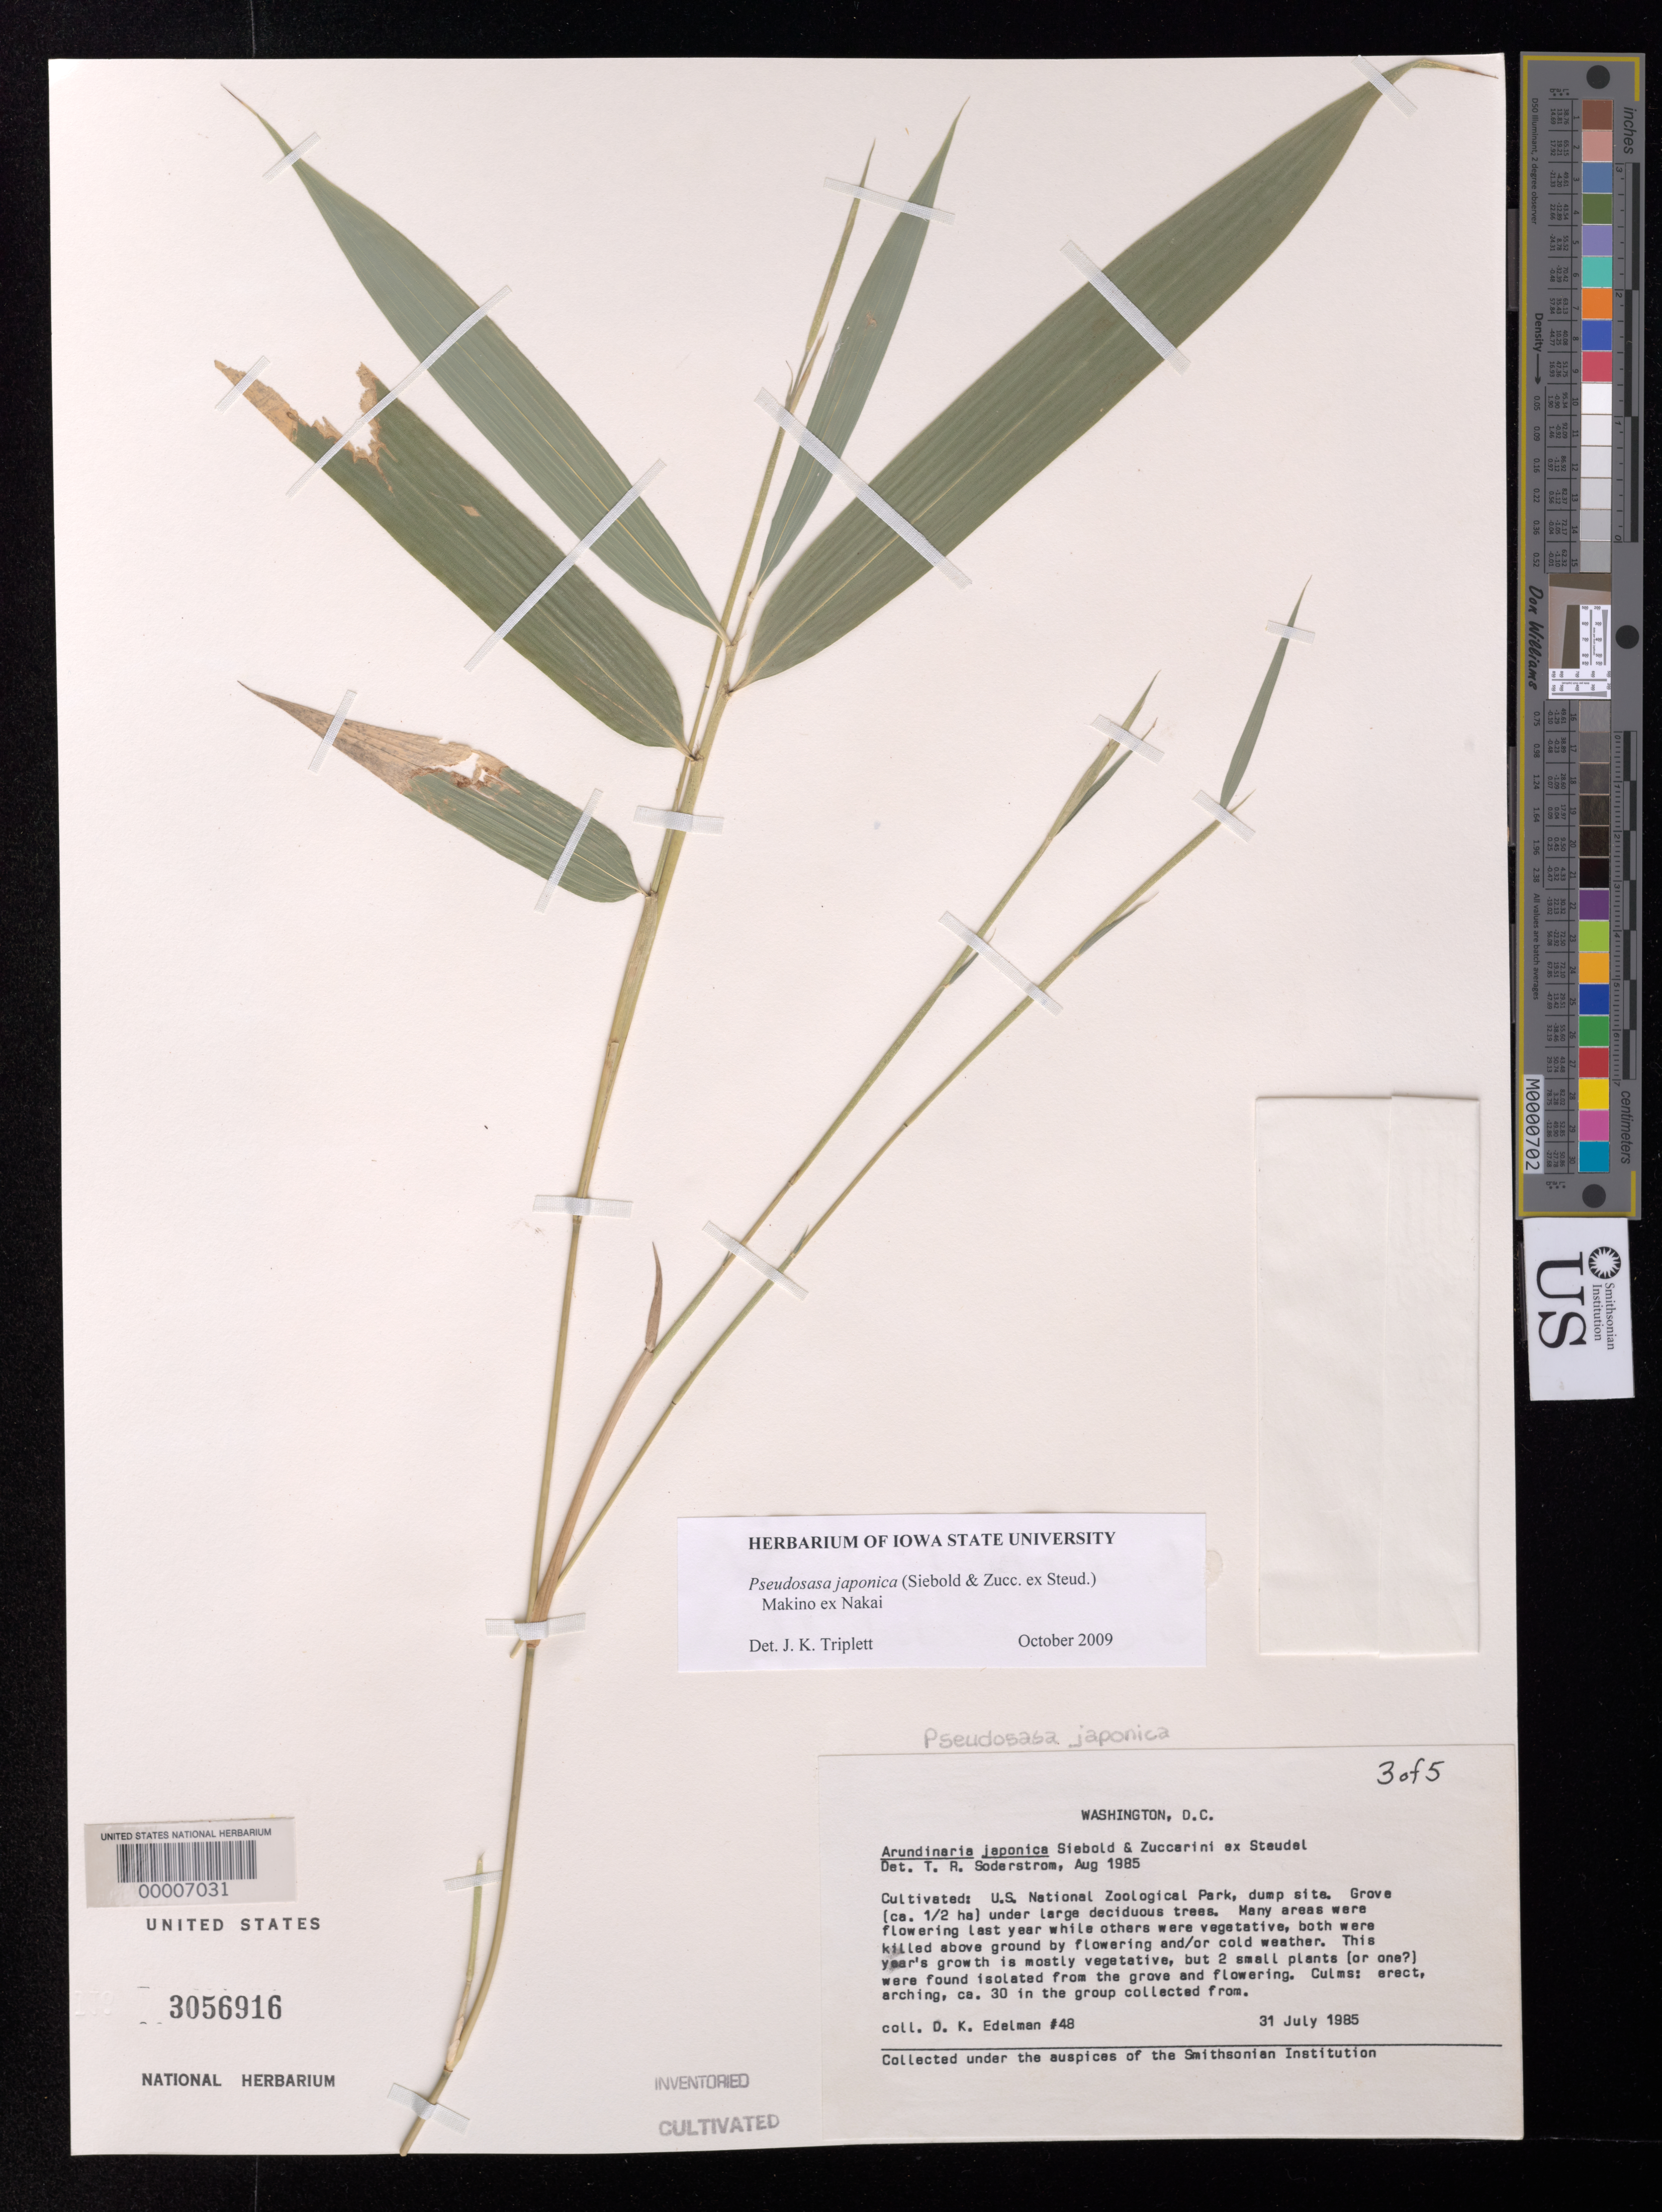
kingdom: Plantae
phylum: Tracheophyta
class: Liliopsida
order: Poales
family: Poaceae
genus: Pseudosasa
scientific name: Pseudosasa japonica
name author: (Siebold & Zucc. ex Steud.) Makino ex Nakai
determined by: Triplett, J. K.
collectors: D. Edelman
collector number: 48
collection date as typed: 31 Jul 1985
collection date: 1985-07-31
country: United States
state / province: District of Columbia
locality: National Zoological Park, dumpsite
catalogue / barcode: US 3056916